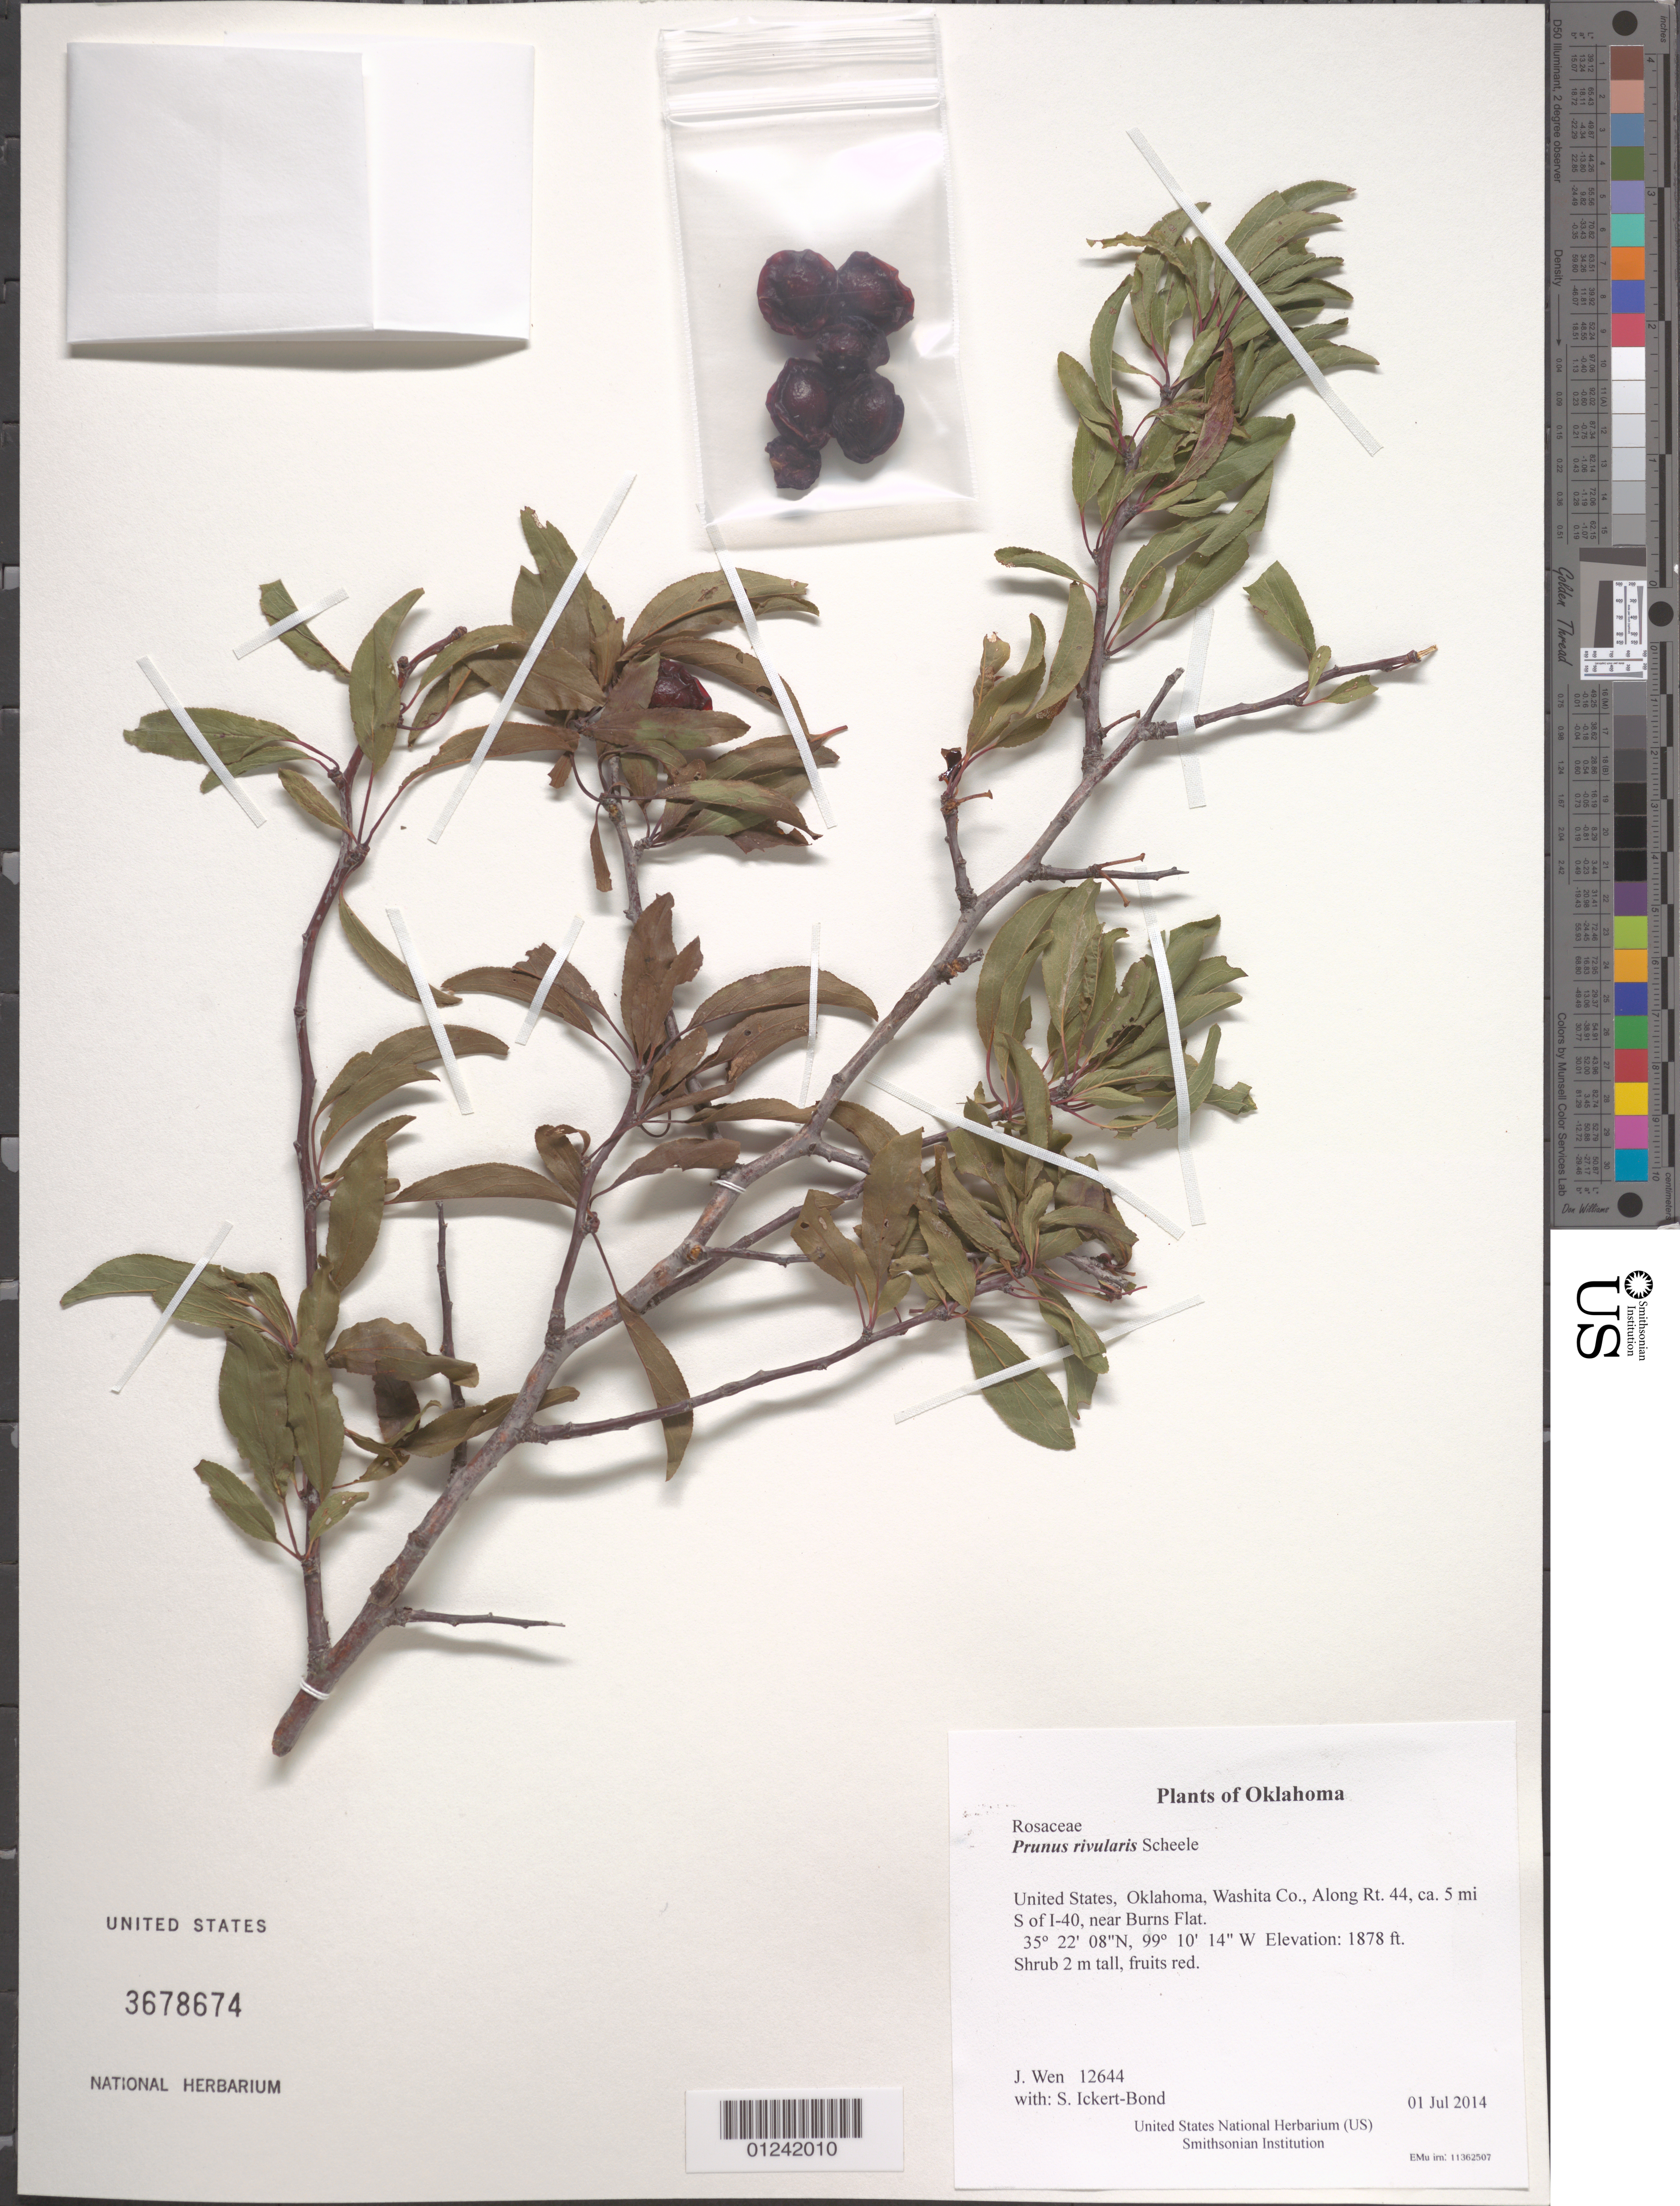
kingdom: Plantae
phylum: Tracheophyta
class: Magnoliopsida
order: Rosales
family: Rosaceae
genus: Prunus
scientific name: Prunus rivularis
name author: Scheele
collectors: J. Wen & S. Ickert-Bond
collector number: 12644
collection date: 2014-07-01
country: United States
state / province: Oklahoma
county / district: Washita Co.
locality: Along Rt. 44, ca. 5 mi S of I-40, near Burns Flat.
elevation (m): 572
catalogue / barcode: US 3678674